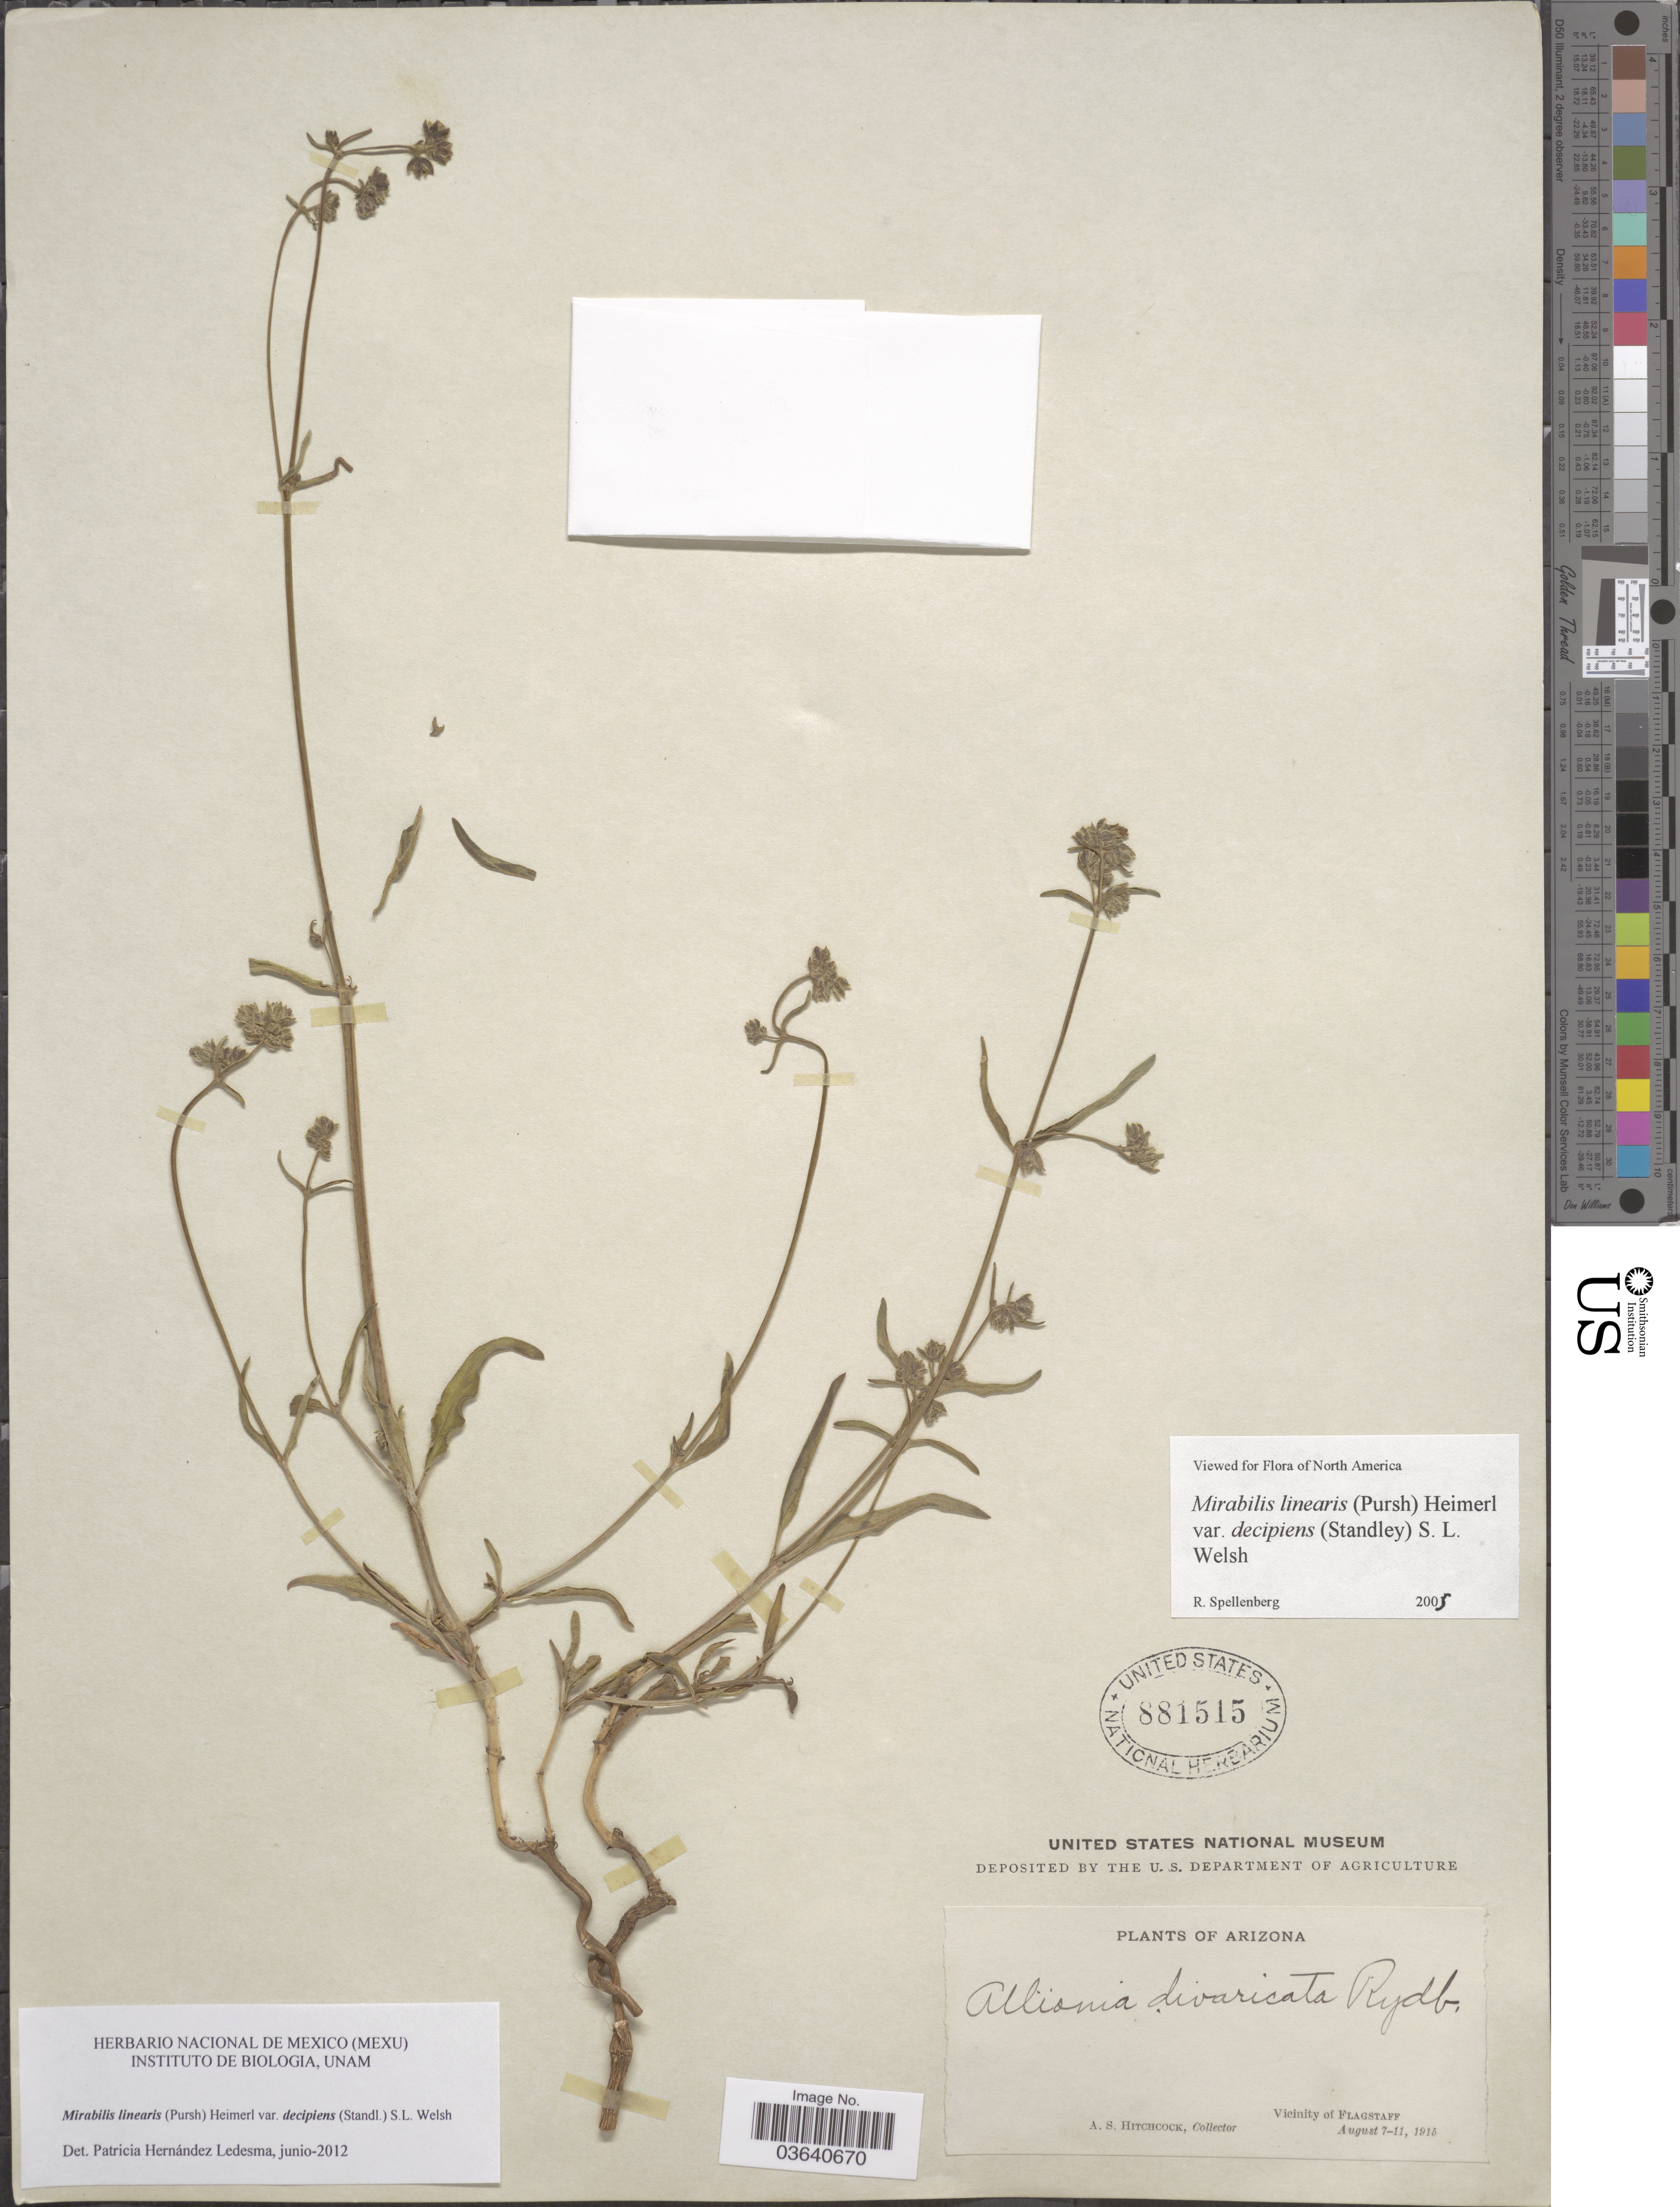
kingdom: Plantae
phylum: Tracheophyta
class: Magnoliopsida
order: Caryophyllales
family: Nyctaginaceae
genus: Mirabilis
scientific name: Mirabilis linearis var. decipiens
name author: (Standl.) S.L. Welsh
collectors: A. S. Hitchcock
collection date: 1915-08-07/1915-08-11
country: United States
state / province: Arizona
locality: Vicinity of Flagstaff.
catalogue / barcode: US 881515